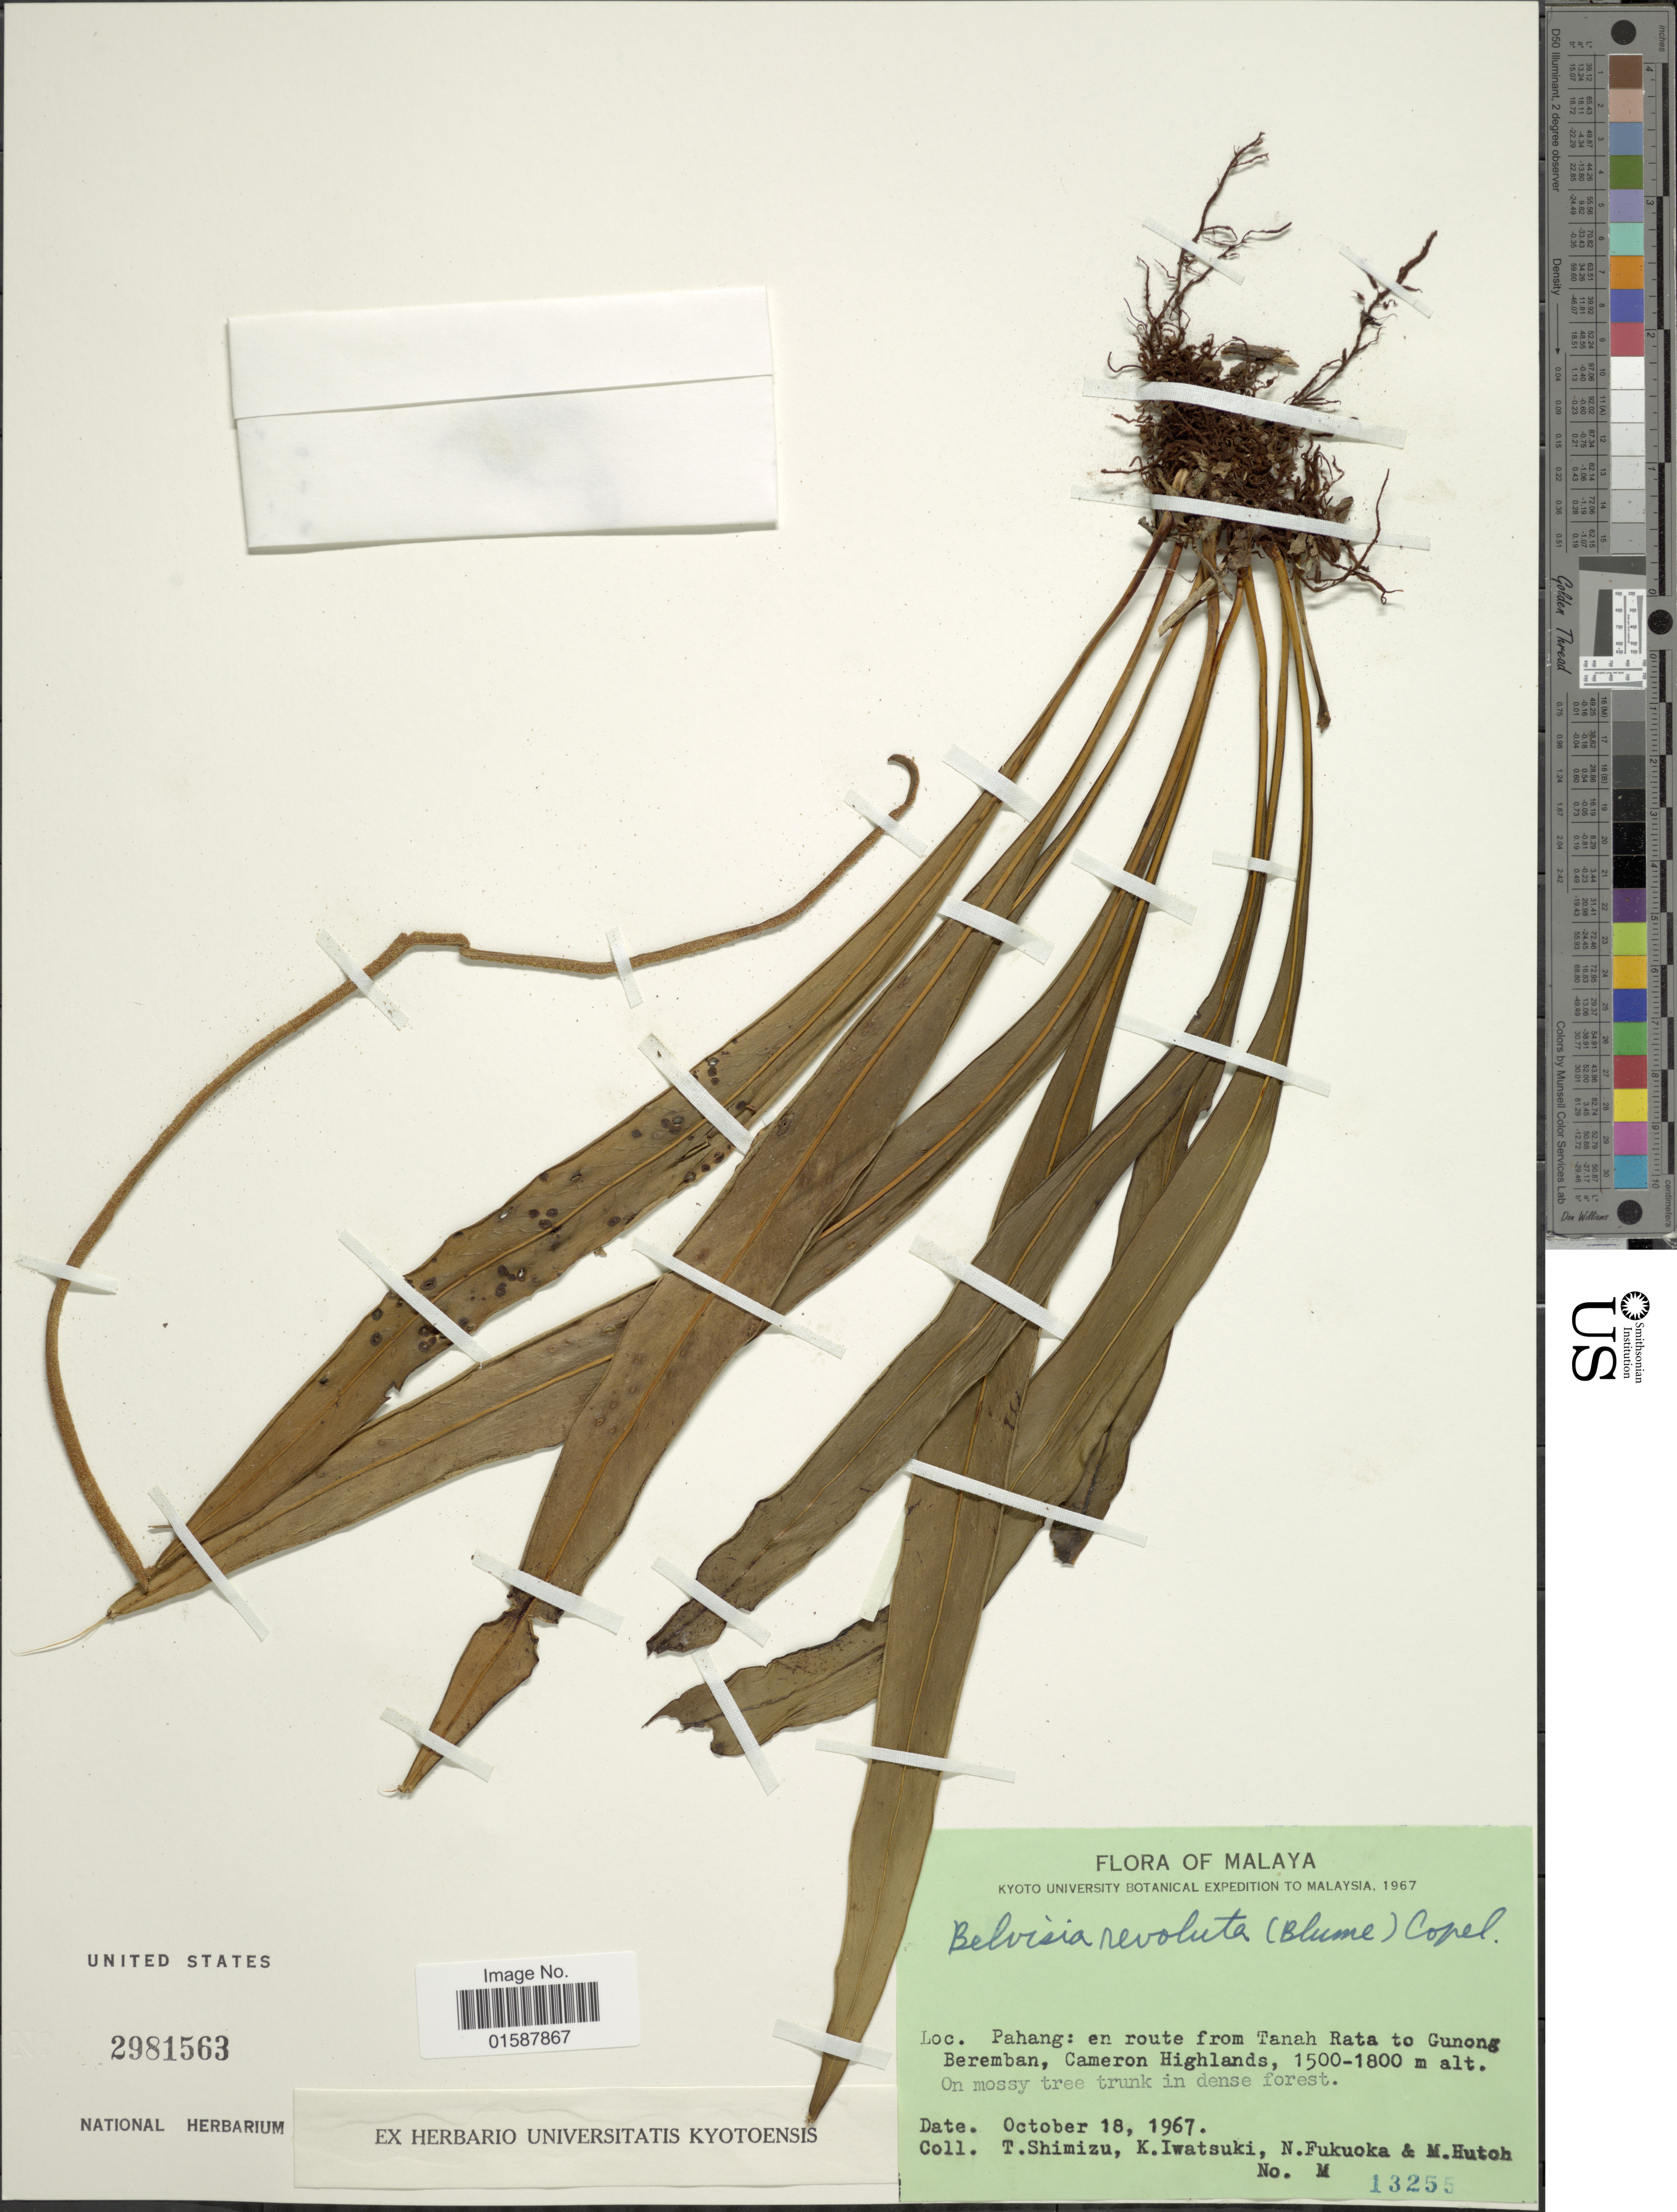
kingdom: Plantae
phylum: Tracheophyta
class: Polypodiopsida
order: Polypodiales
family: Polypodiaceae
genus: Lepisorus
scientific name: Lepisorus revoluta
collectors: T. Shimizu, K. Iwatsuki, N. Fukuoka & M. Hutch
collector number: M13255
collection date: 1967-10-18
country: Malaysia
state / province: Pahang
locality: Malaya. En route from Tanah Rata to Gunong Beremban, Cameron Highlands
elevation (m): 1500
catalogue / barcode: US 2981563